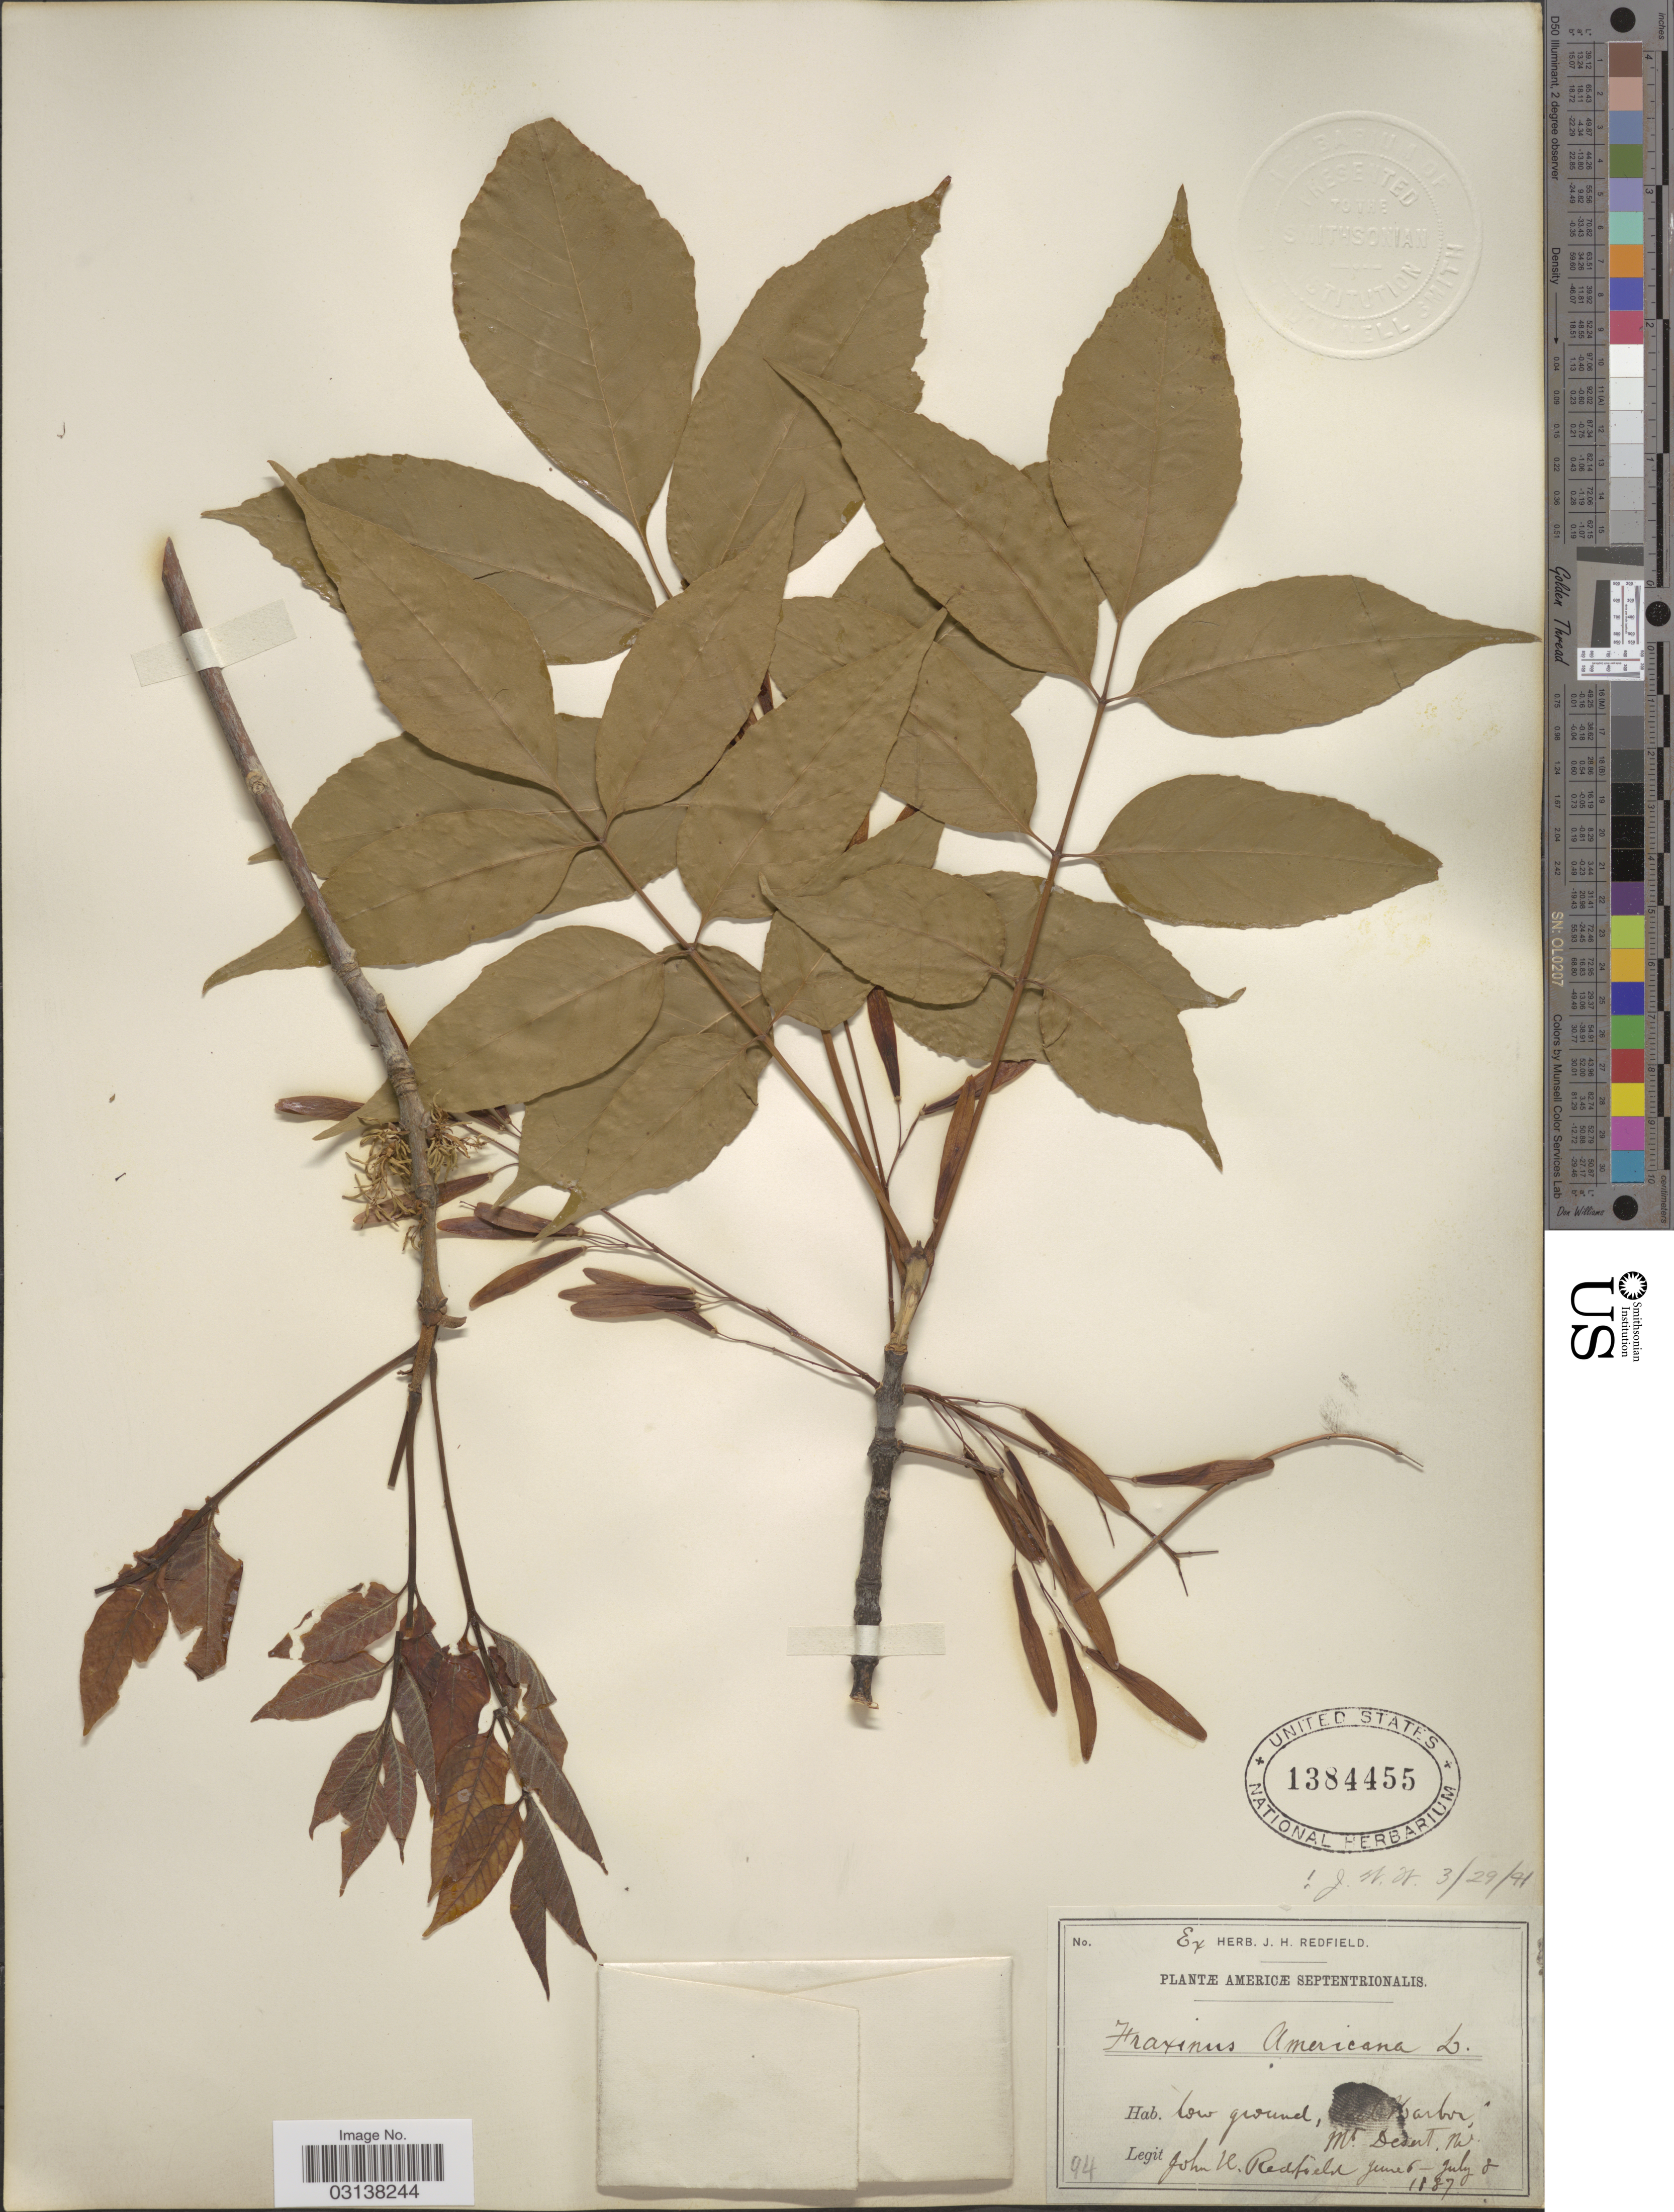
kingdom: Plantae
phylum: Tracheophyta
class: Magnoliopsida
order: Lamiales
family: Oleaceae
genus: Fraxinus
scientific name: Fraxinus americana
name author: L.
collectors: J. Redfield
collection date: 1887-06-06/1887-07-08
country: United States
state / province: Maine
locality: Americæ Septentrionalis. Low ground, Seal Harbor, Mt. Desert, Me.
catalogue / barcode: US 1384455